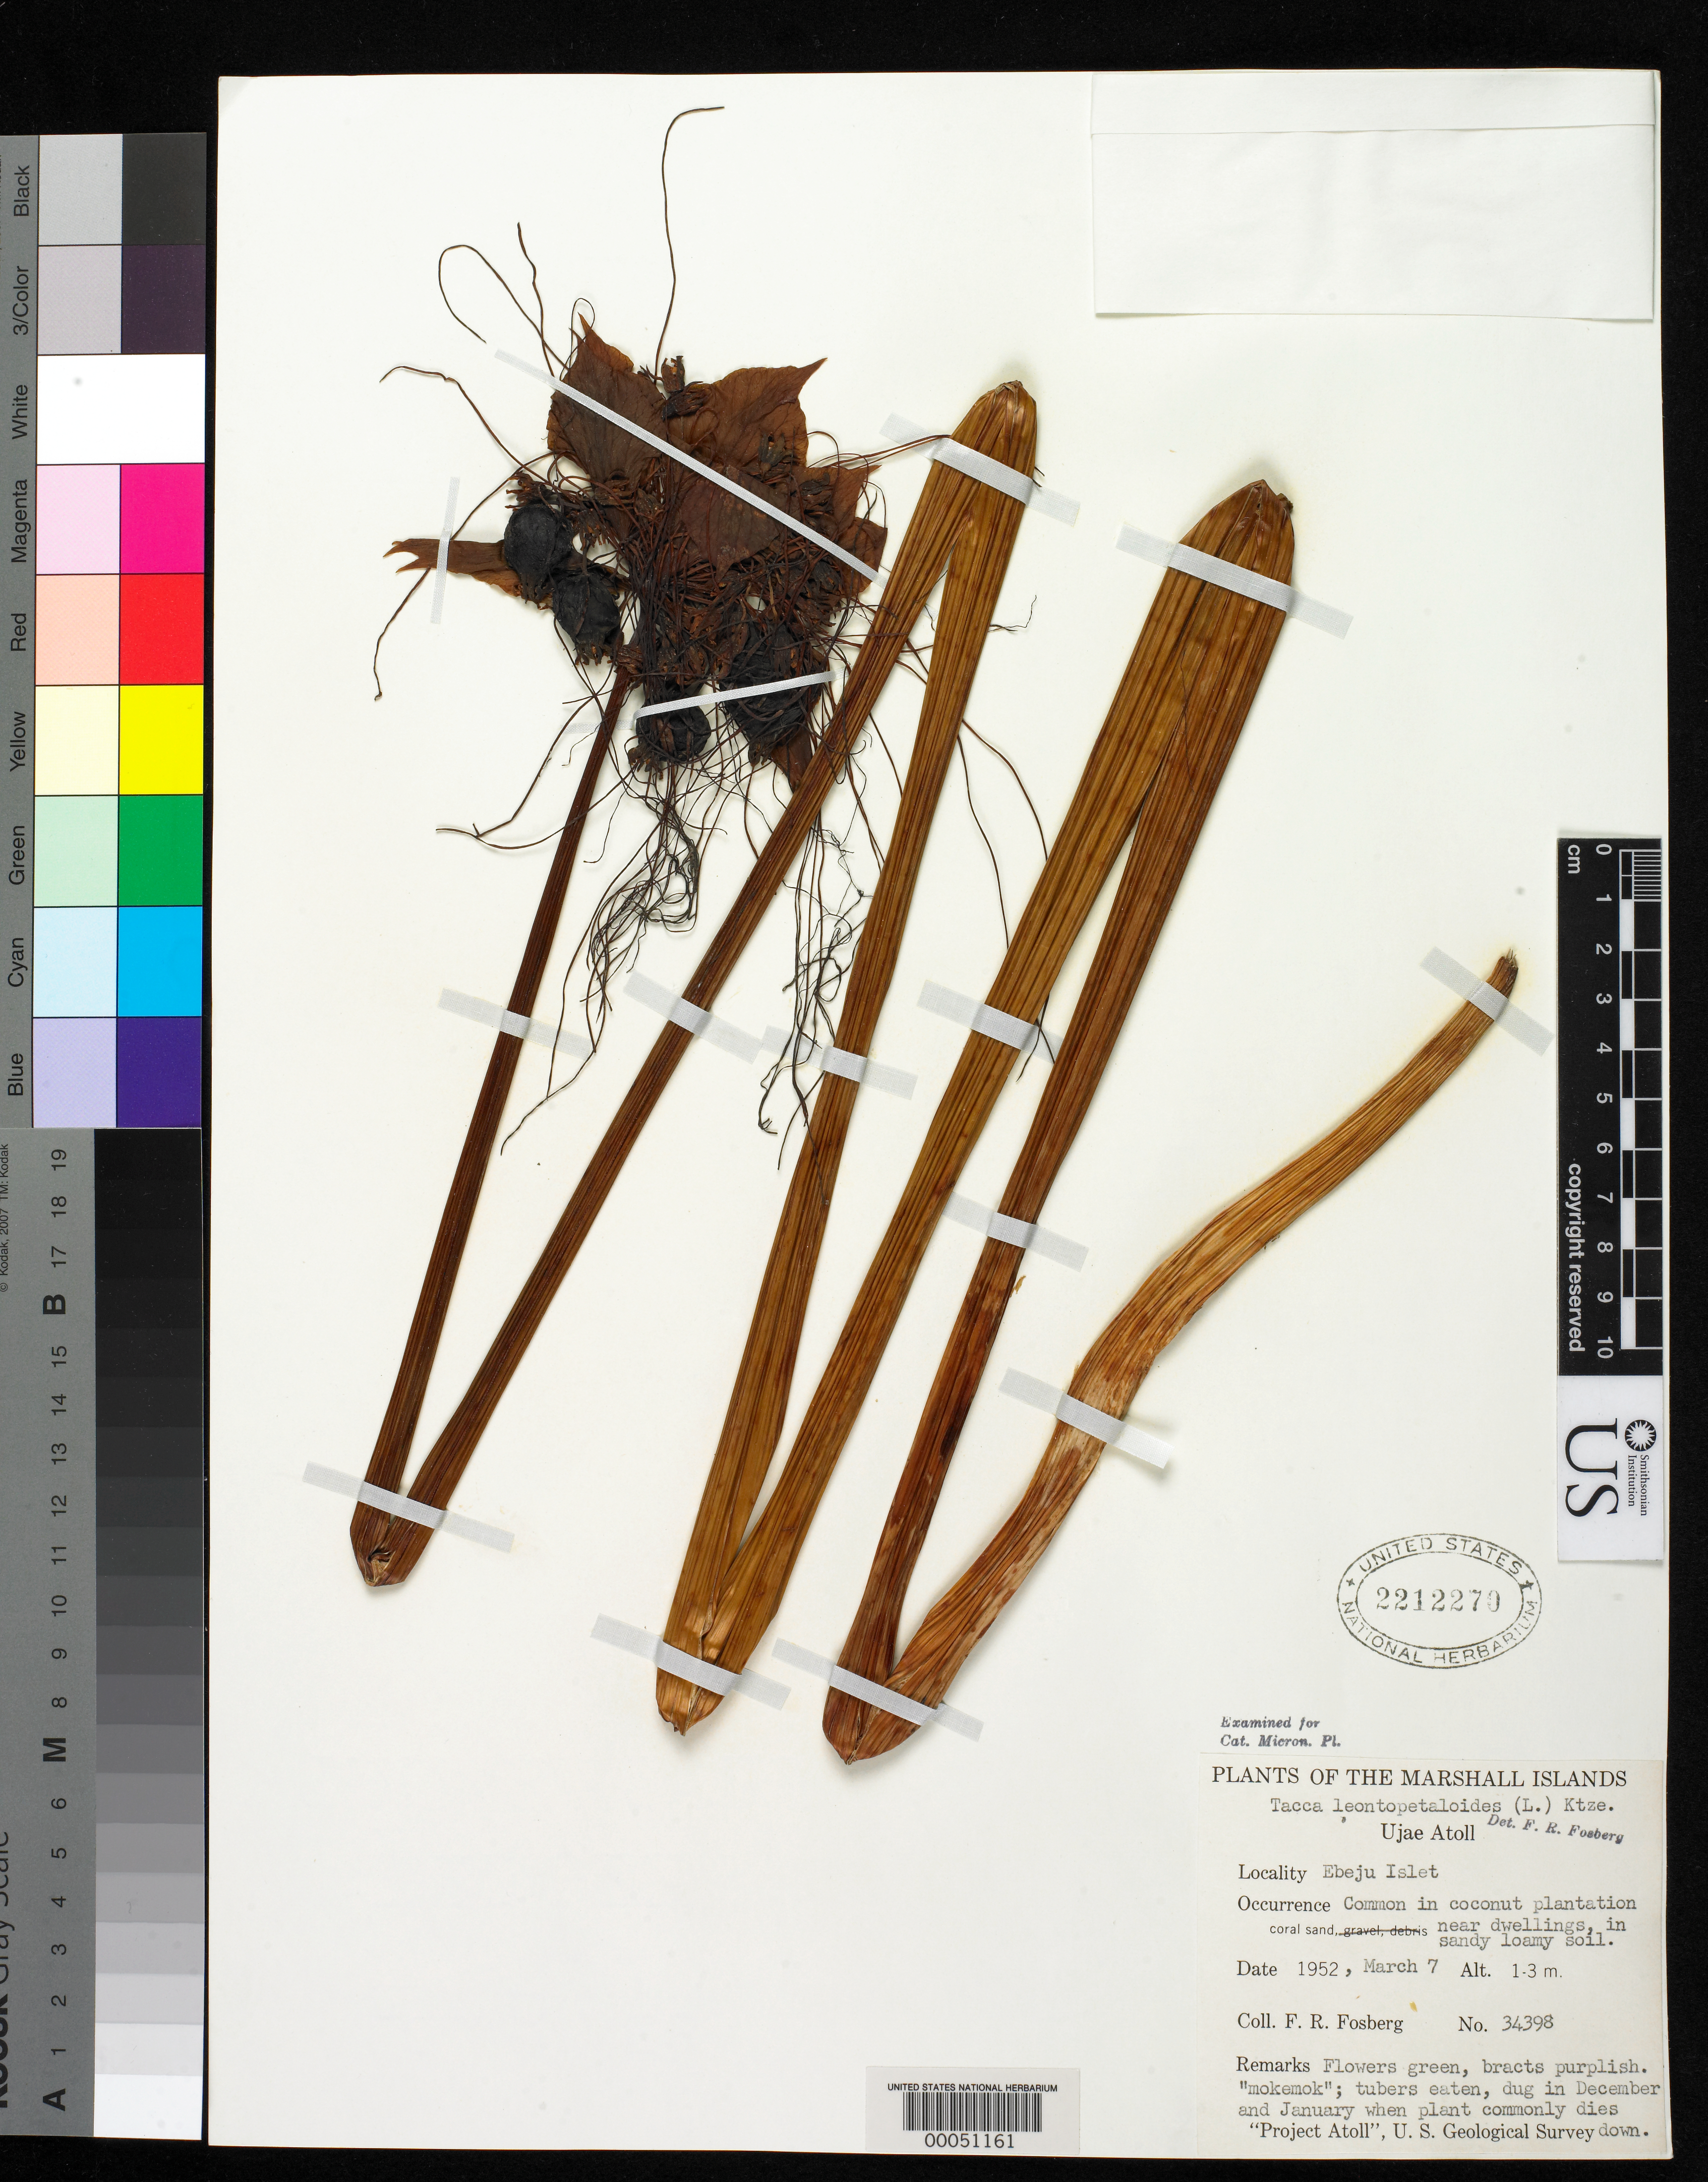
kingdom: Plantae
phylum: Tracheophyta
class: Liliopsida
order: Dioscoreales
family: Dioscoreaceae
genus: Tacca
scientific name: Tacca leontopetaloides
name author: (L.) Kuntze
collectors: F. R. Fosberg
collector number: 34398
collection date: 1952-03-07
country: Marshall Islands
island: Ujae Atoll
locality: Ebeju Islet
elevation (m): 1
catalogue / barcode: US 2212270